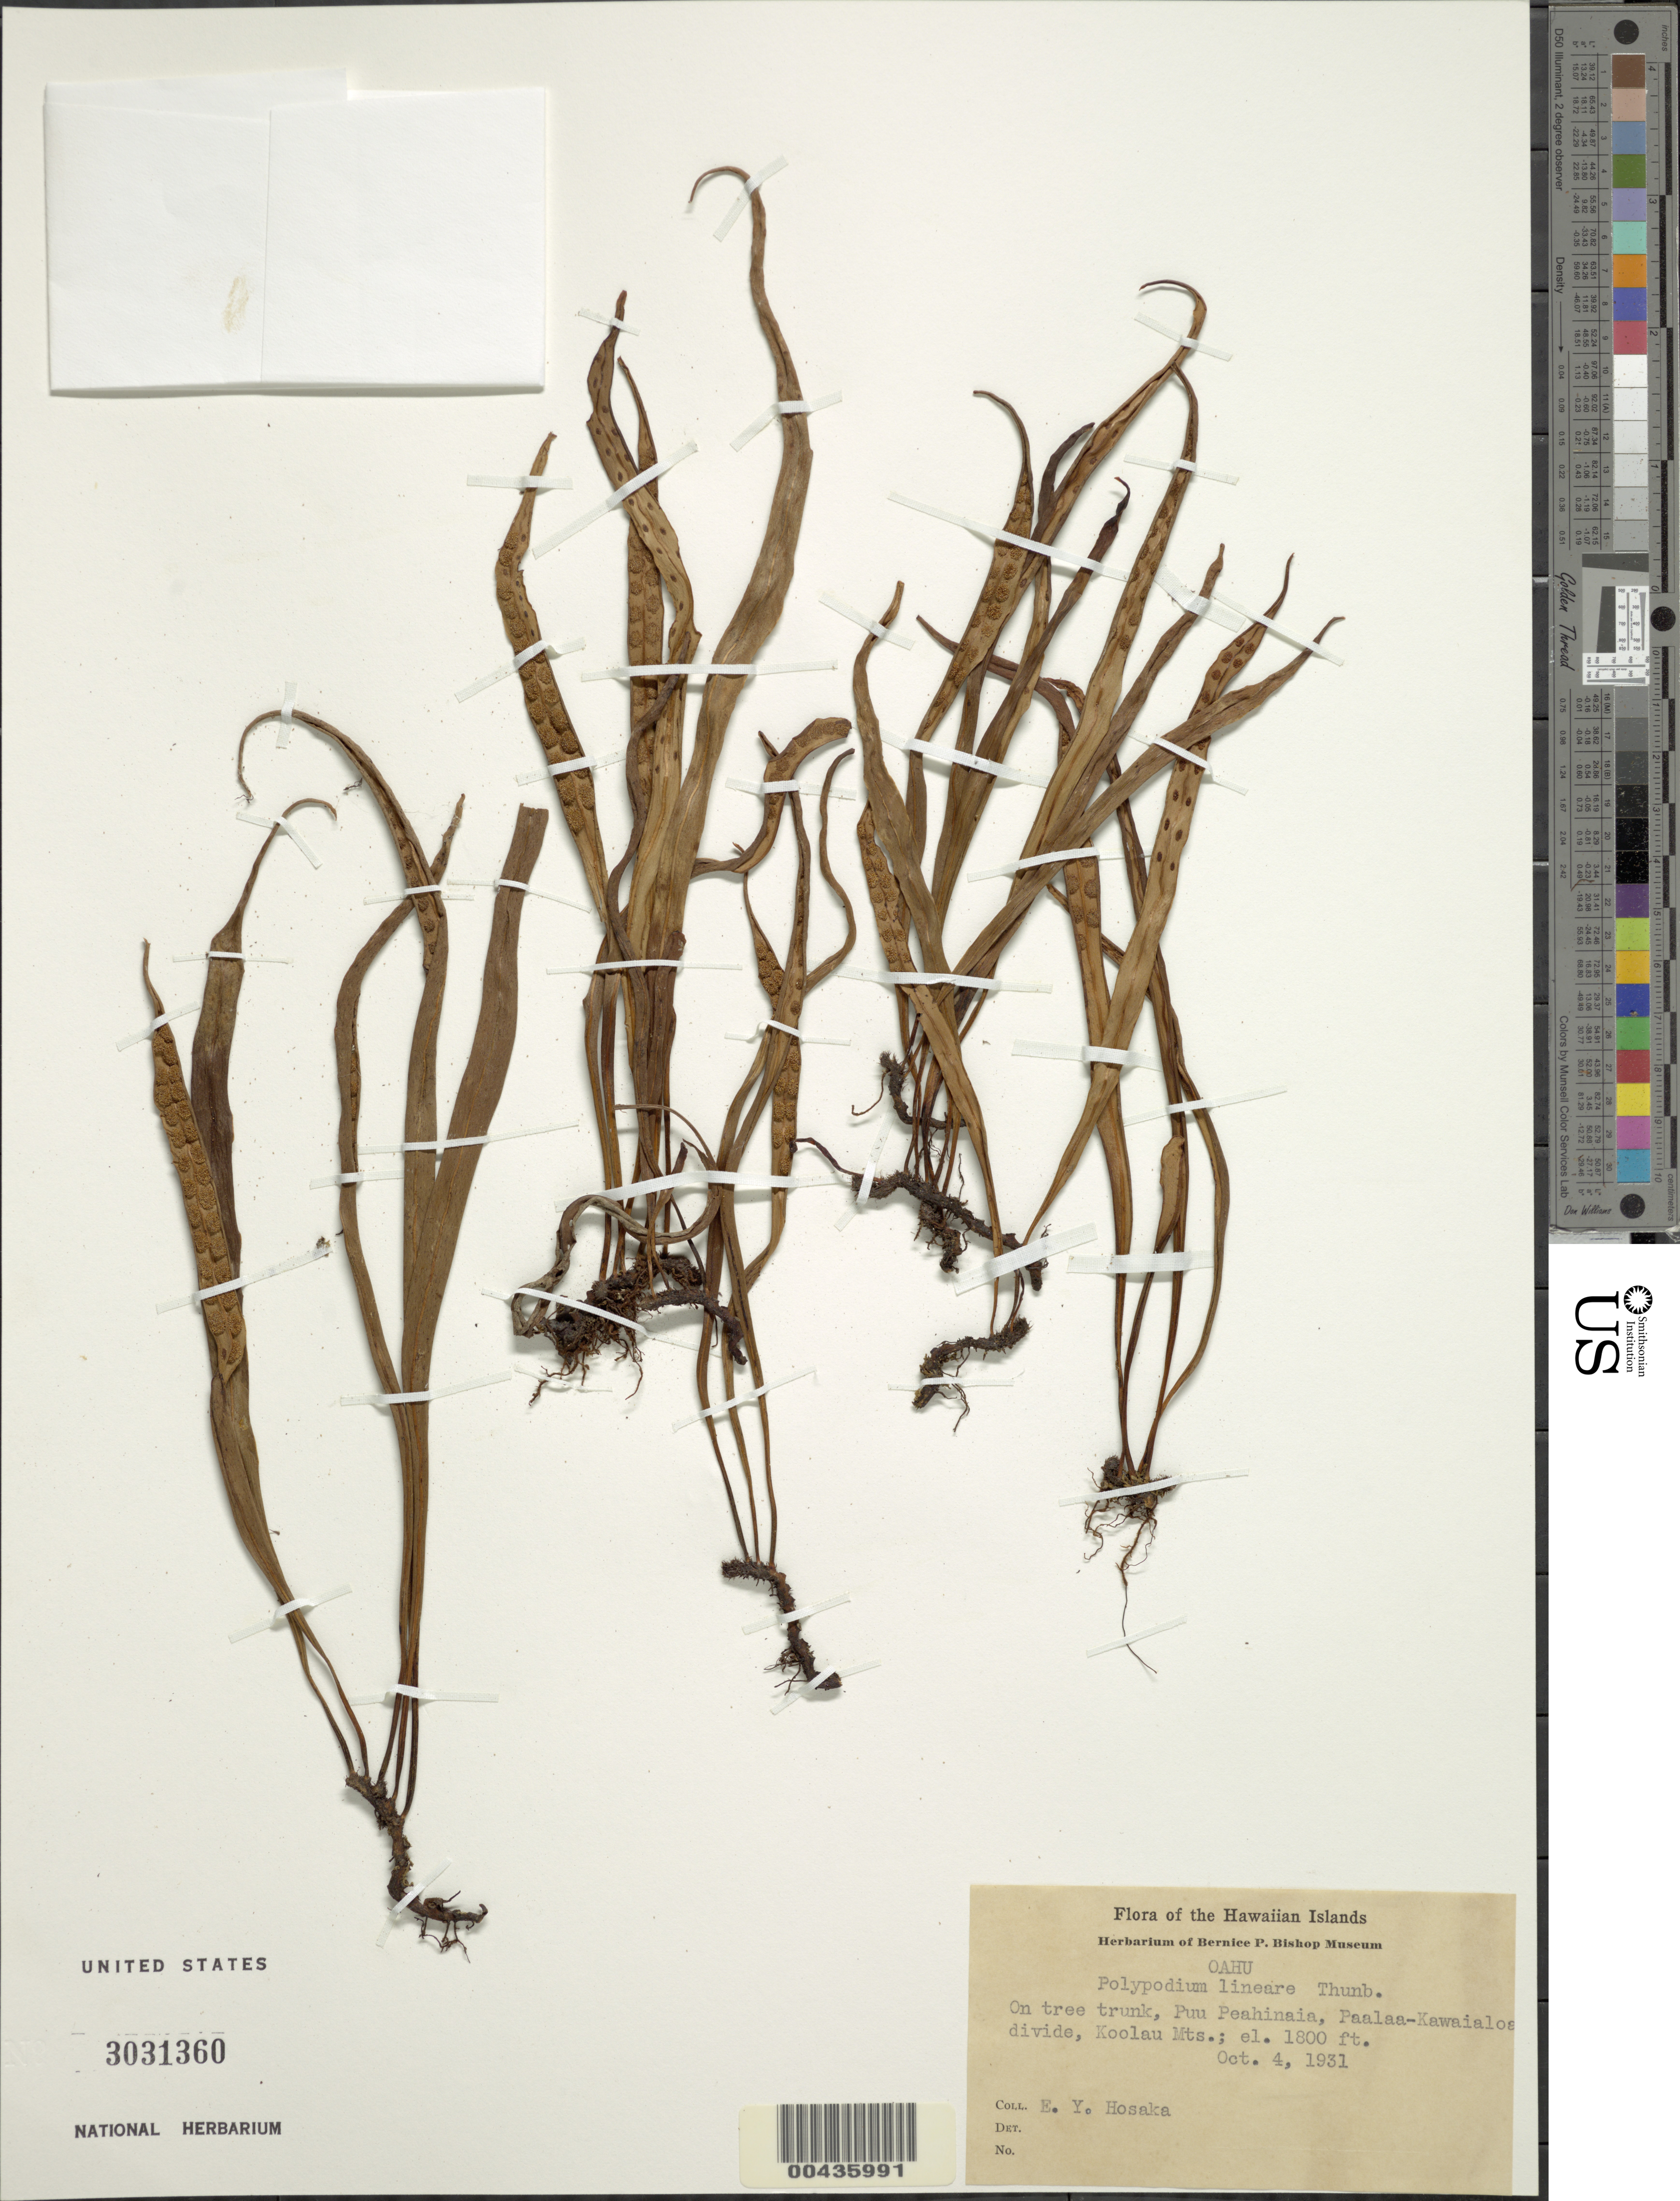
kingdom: Plantae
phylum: Tracheophyta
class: Polypodiopsida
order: Polypodiales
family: Polypodiaceae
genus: Polypodium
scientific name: Polypodium lineare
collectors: E. Y. Hosaka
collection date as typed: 4 Oct 1931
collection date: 1931-10-04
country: United States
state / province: Hawaii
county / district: Honolulu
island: Oahu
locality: Puu Peahinaia, Paalaa-Kawaialoa divide, Koolau Mts.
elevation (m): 549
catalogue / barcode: US 3031360